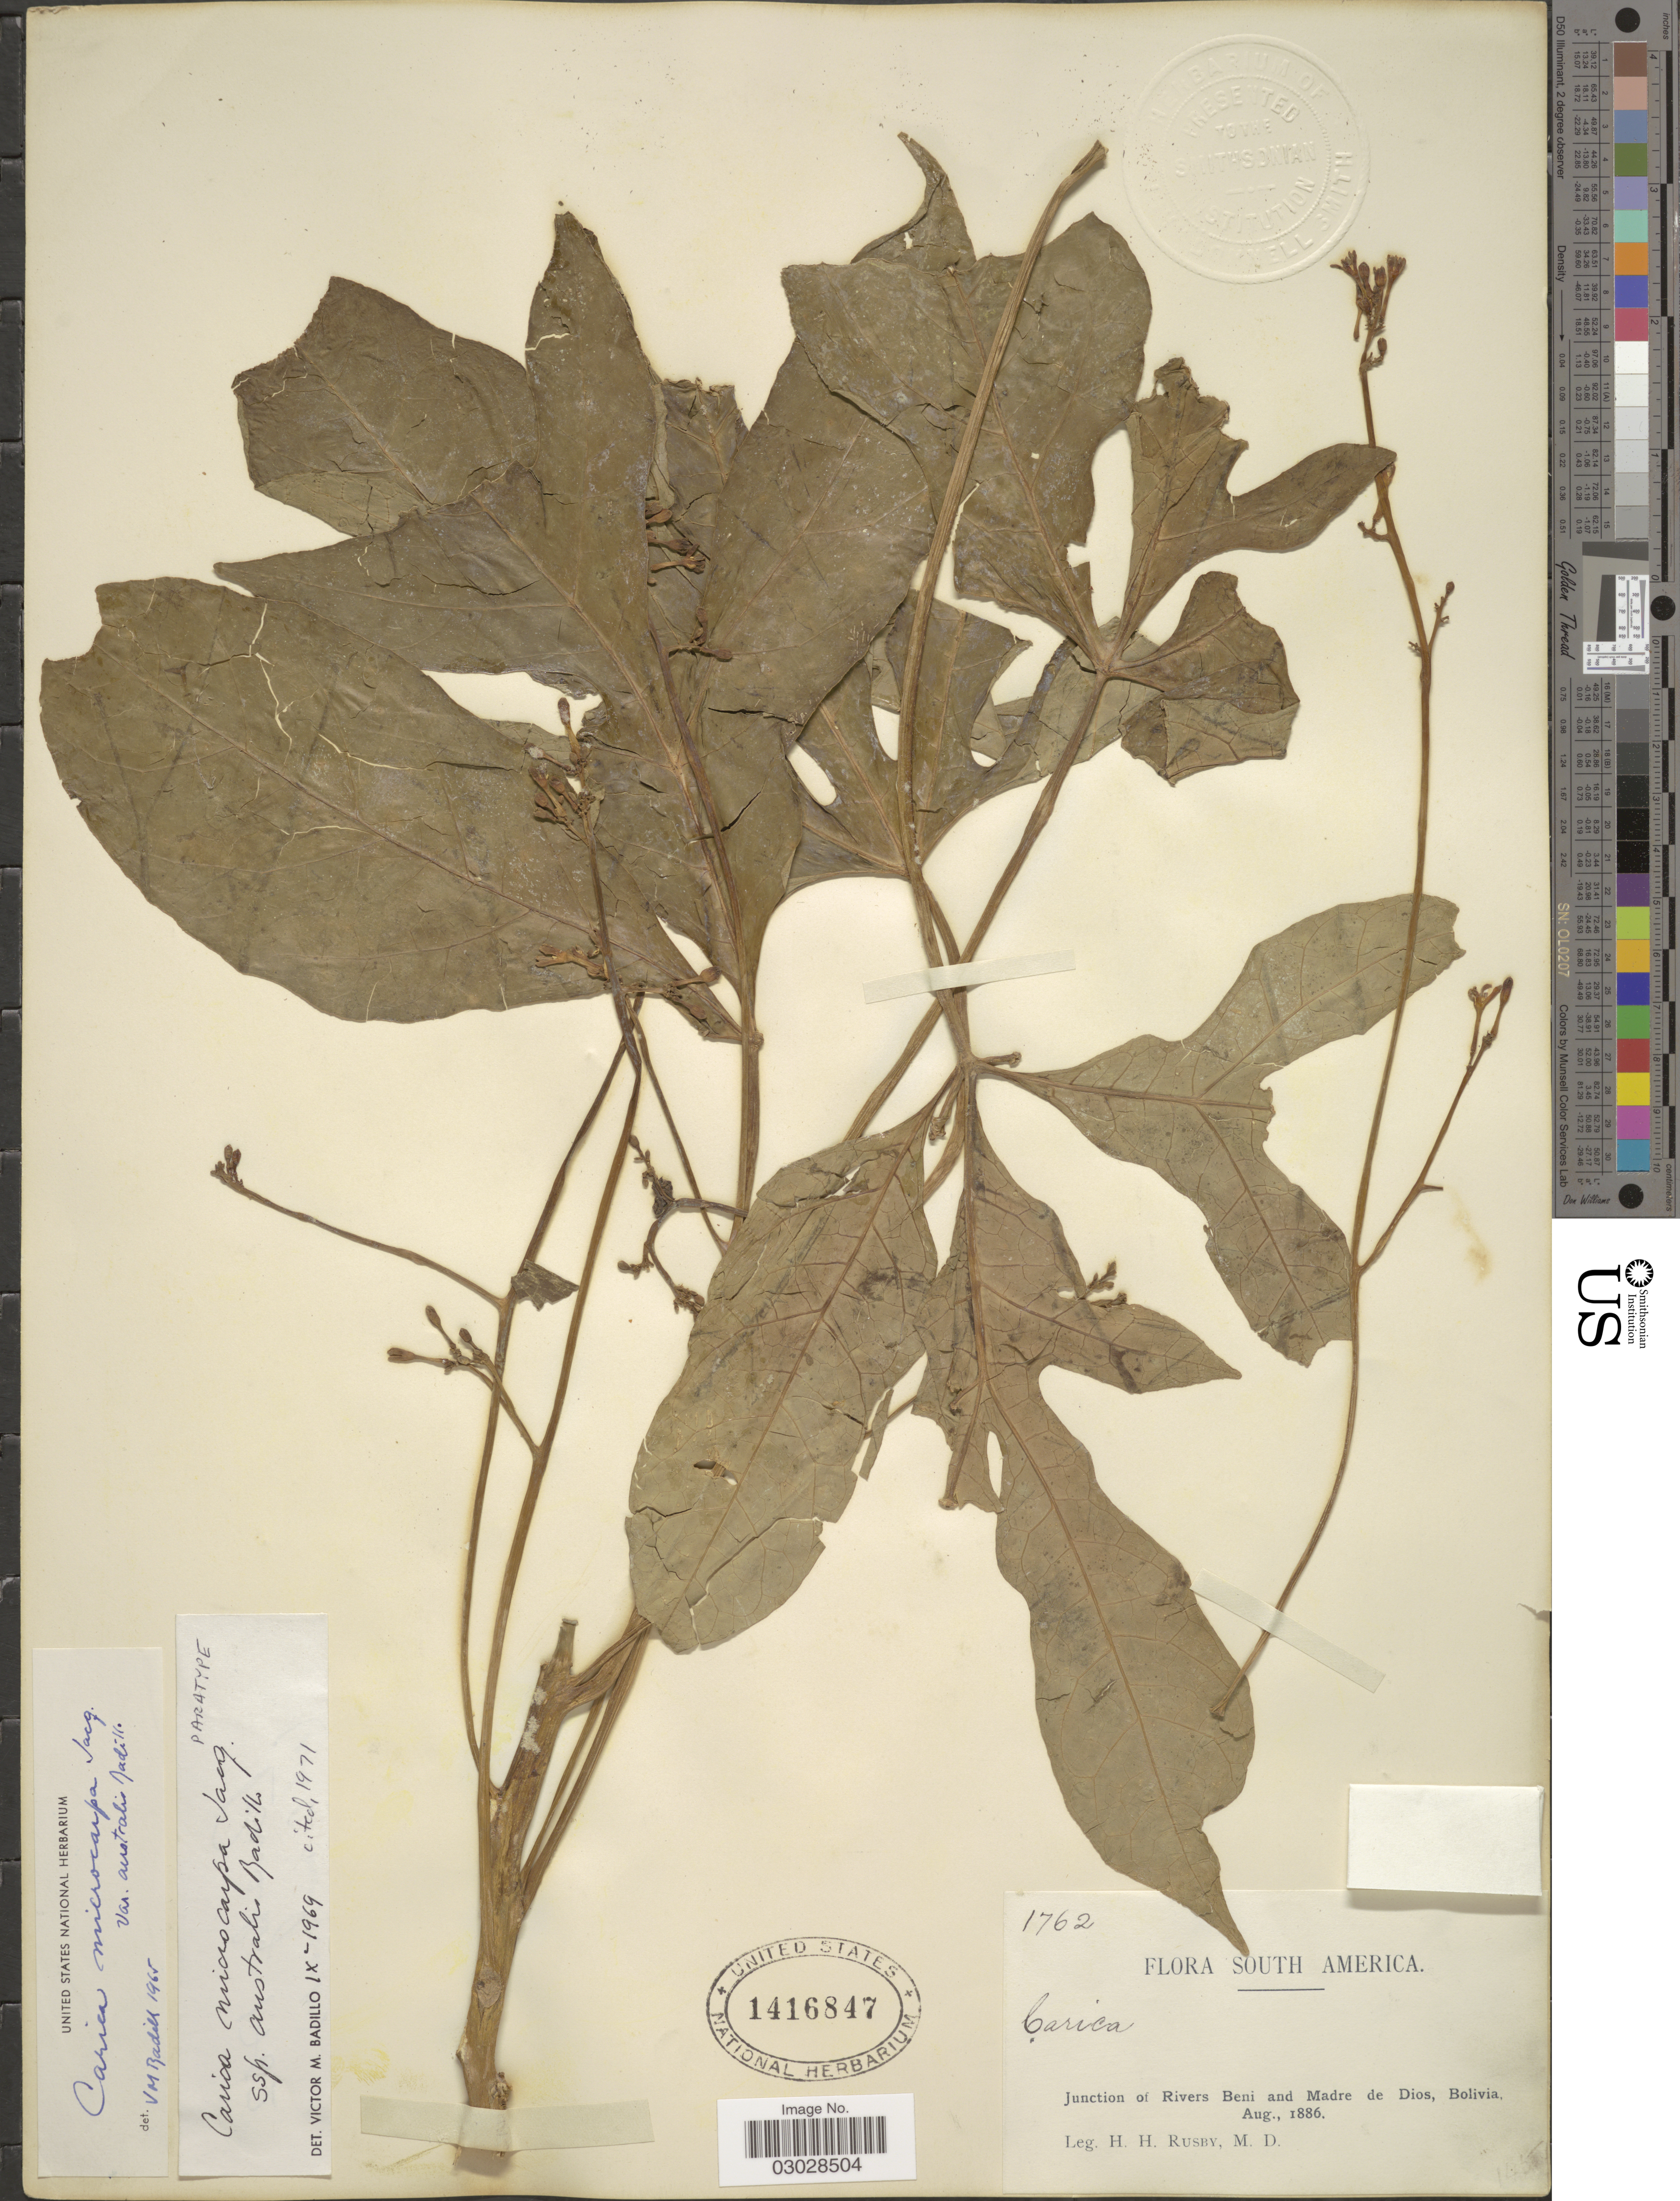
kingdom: Plantae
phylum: Tracheophyta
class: Magnoliopsida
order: Brassicales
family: Caricaceae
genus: Vasconcellea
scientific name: Vasconcellea microcarpa subsp. australis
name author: (V.M. Badillo) V.M. Badillo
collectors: H. H. Rusby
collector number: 1762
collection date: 1886-08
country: Bolivia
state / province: Beni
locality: Junction of Rivers Beni and Madre de Dios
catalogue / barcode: US 1416847